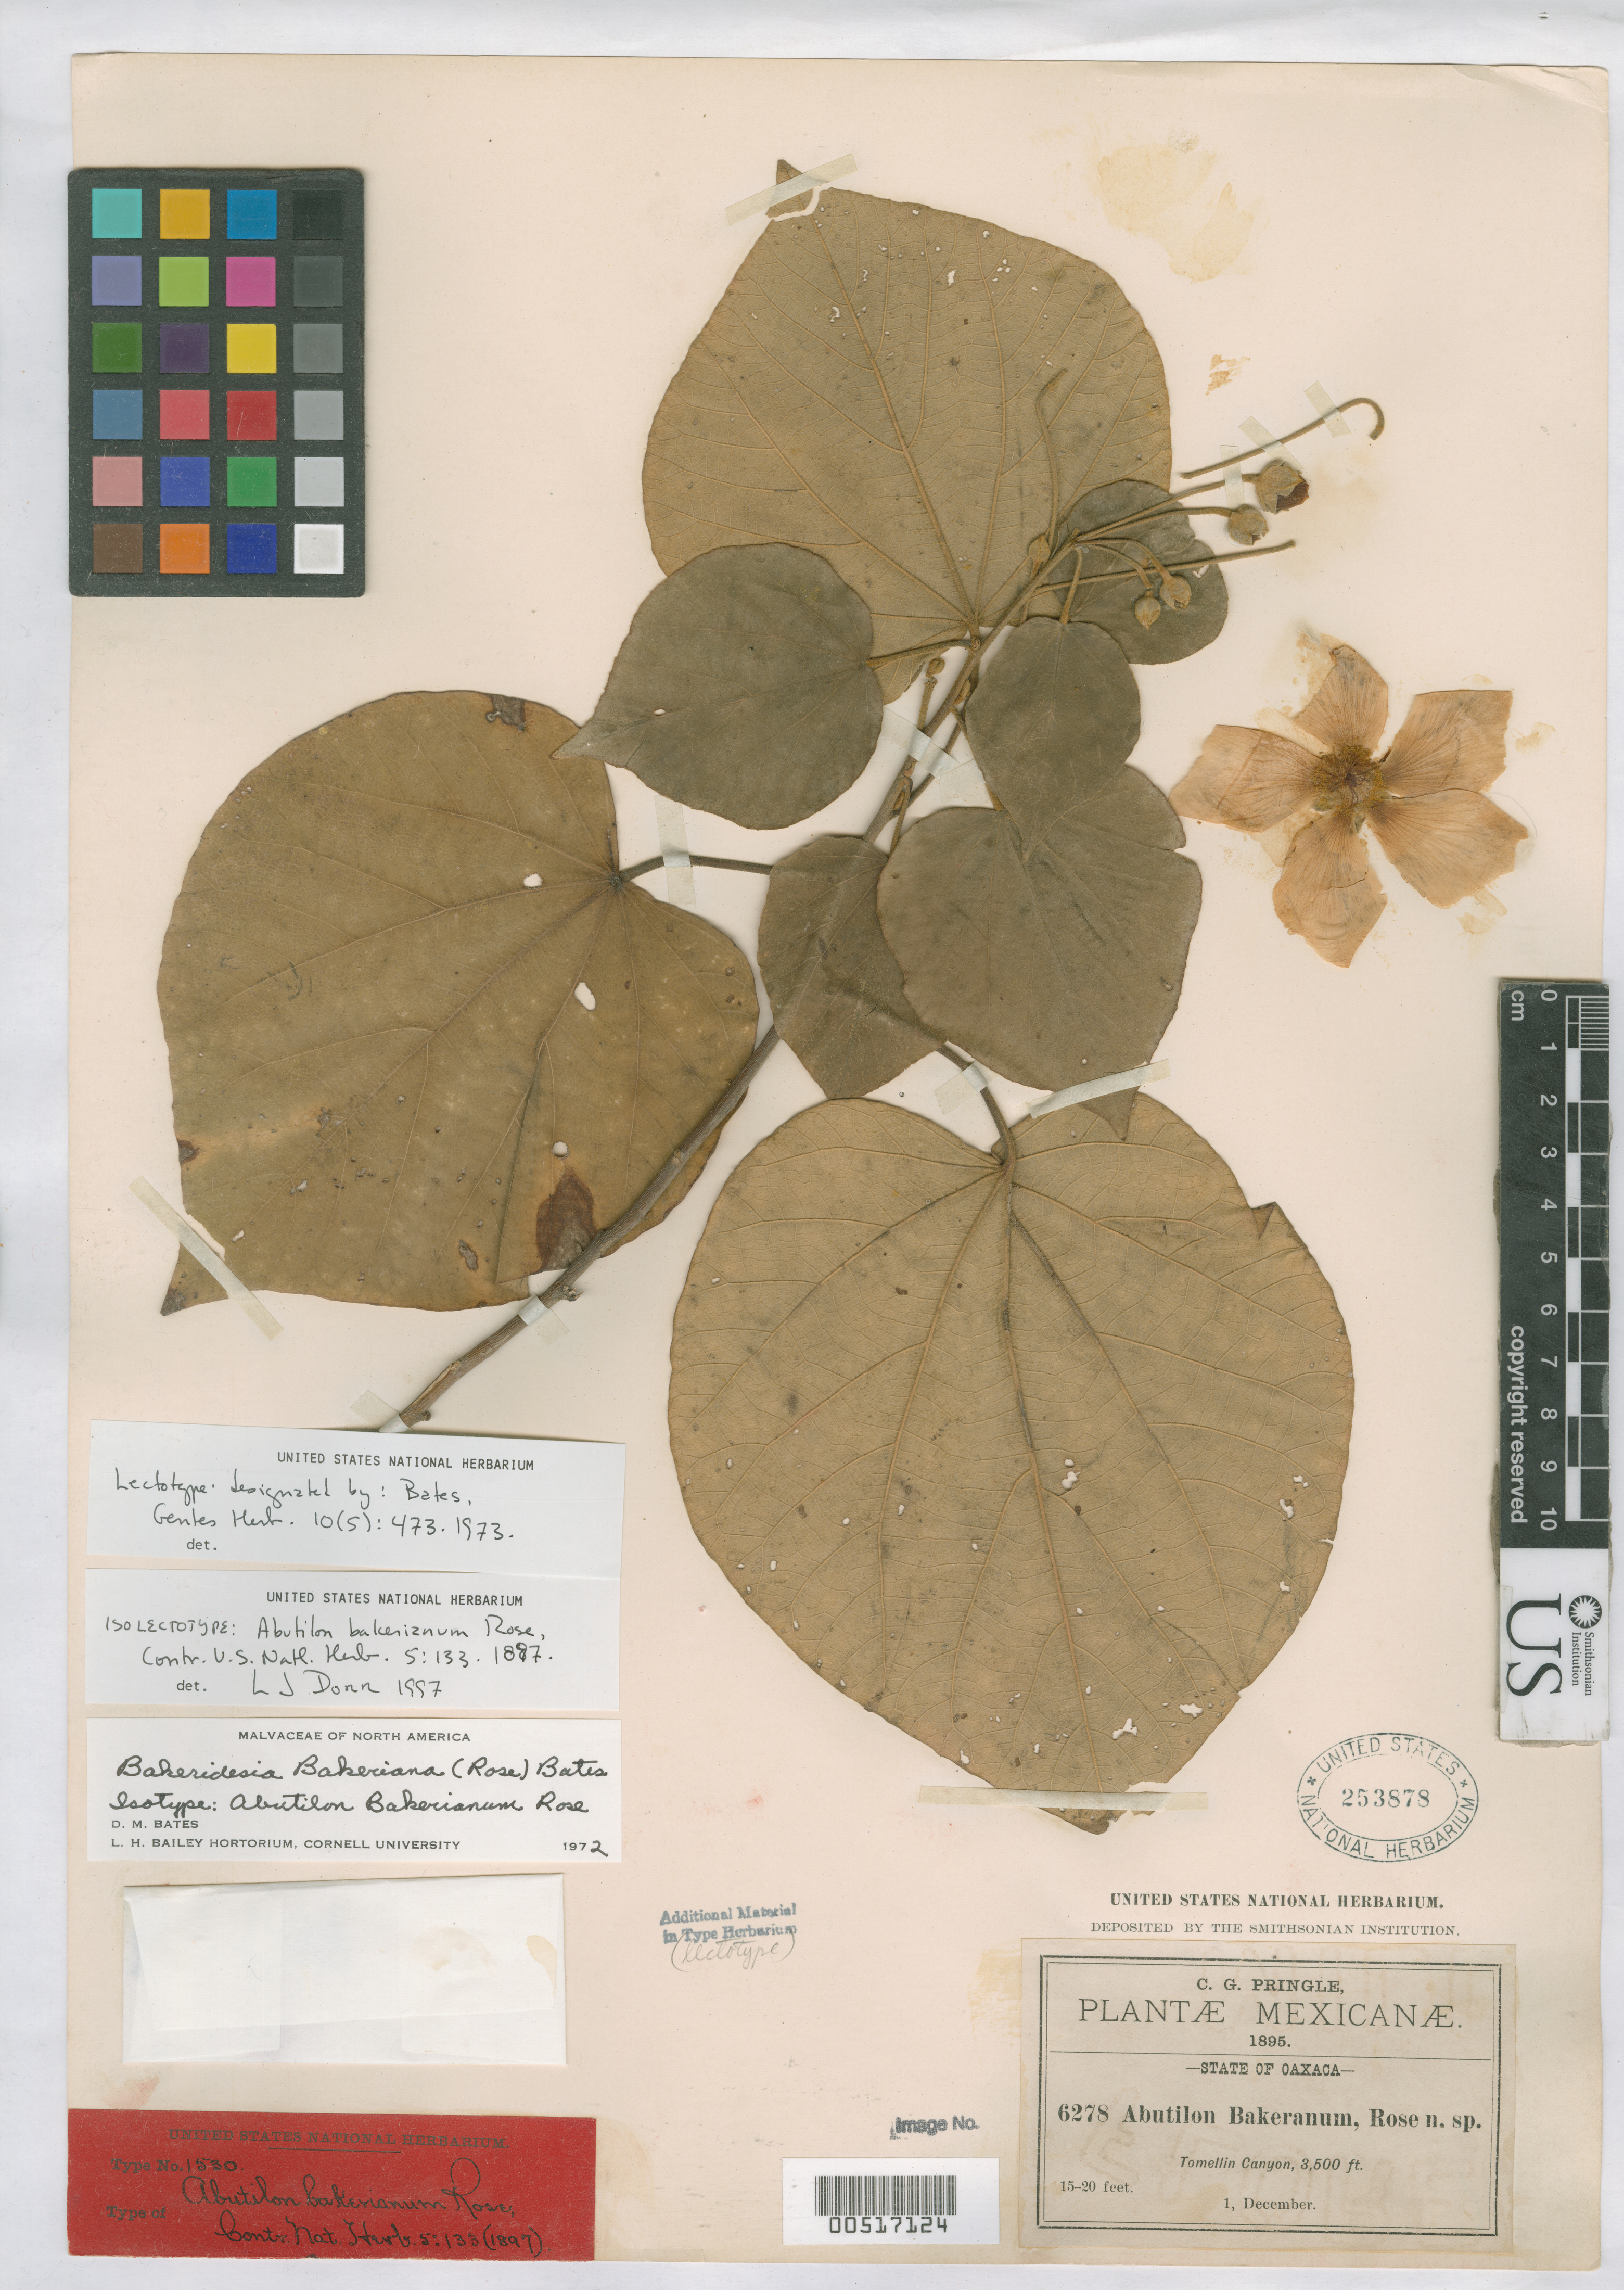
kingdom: Plantae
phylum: Tracheophyta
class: Magnoliopsida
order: Malvales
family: Malvaceae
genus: Abutilon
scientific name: Abutilon bakerianum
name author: Rose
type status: Isolectotype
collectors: C. G. Pringle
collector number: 6278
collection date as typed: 01 Dec 1895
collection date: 1895-12-01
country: Mexico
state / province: Oaxaca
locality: Tomellin Canyon.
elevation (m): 1067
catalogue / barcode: US 253878